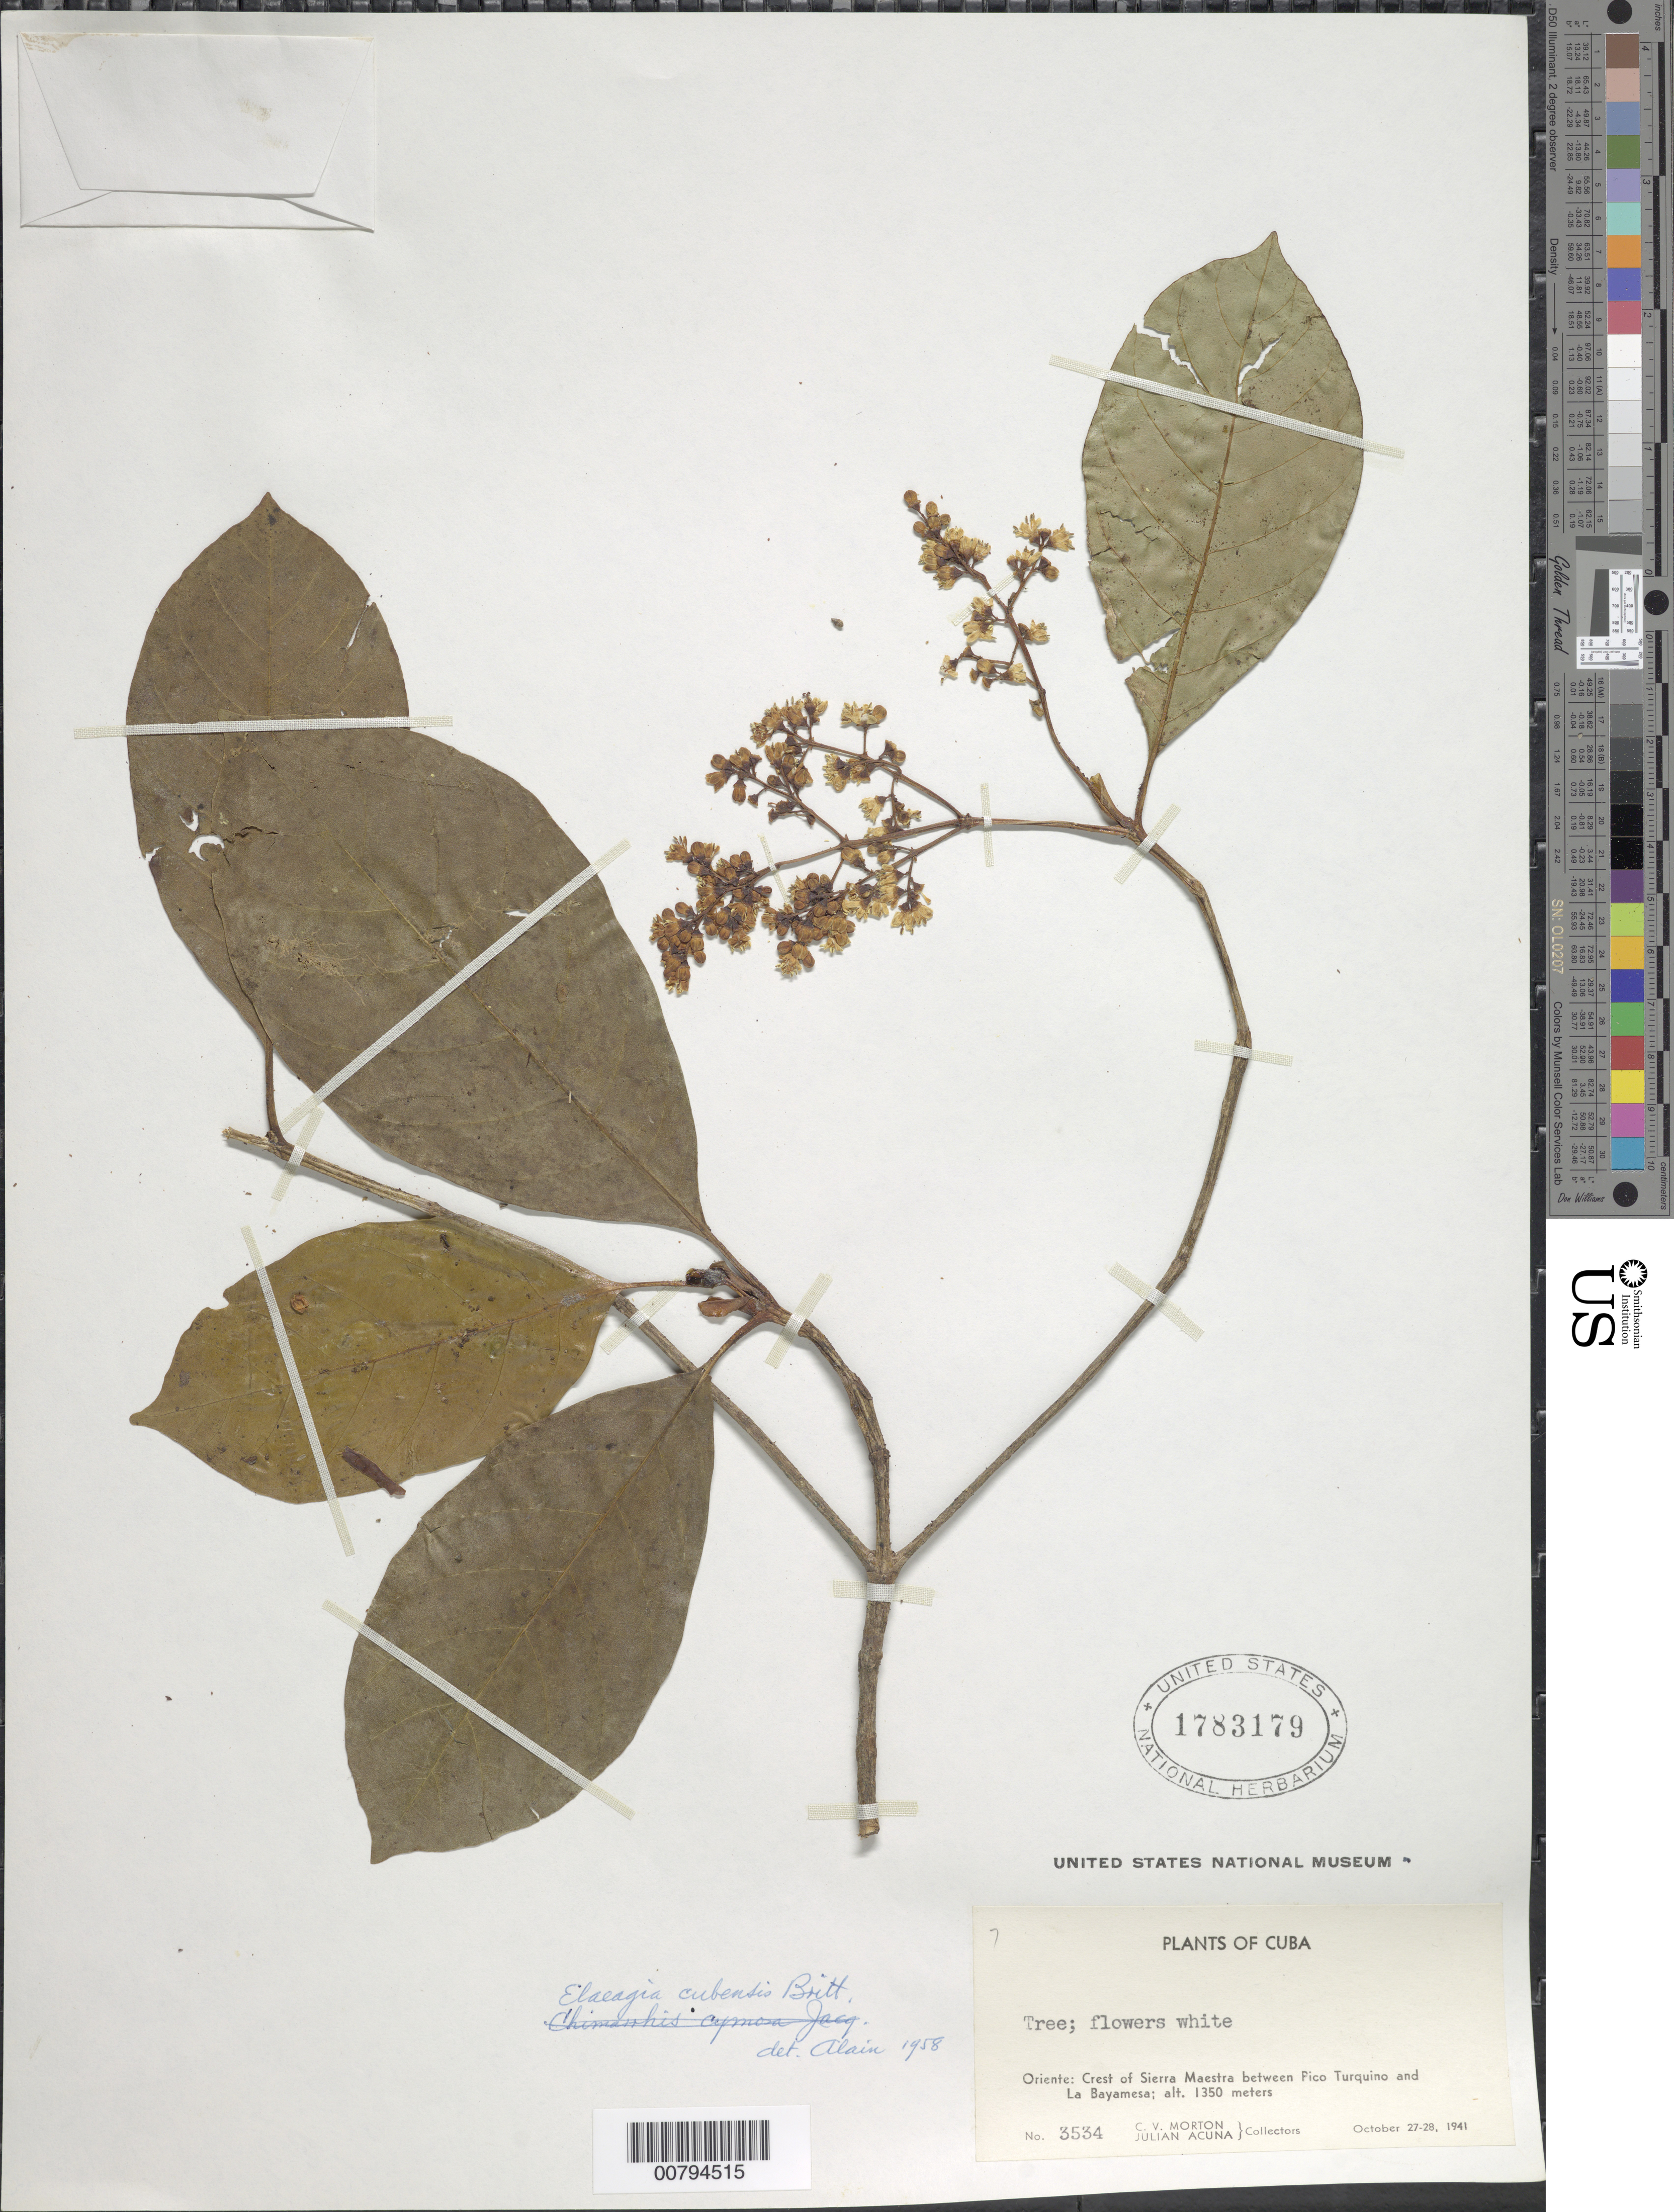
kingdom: Plantae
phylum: Tracheophyta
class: Magnoliopsida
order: Gentianales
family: Rubiaceae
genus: Elaeagia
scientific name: Elaeagia cubensis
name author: Britton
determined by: Liogier, Alain H.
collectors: C. V. Morton & J. Acuña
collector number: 3534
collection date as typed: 27 Oct 1941 to 28 Oct 1941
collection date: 1941-10-27/1941-10-28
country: Cuba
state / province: Oriente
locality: Crest of Sierra Maestra between Pico Turquino and La Bayamesa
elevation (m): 1350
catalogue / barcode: US 1783179